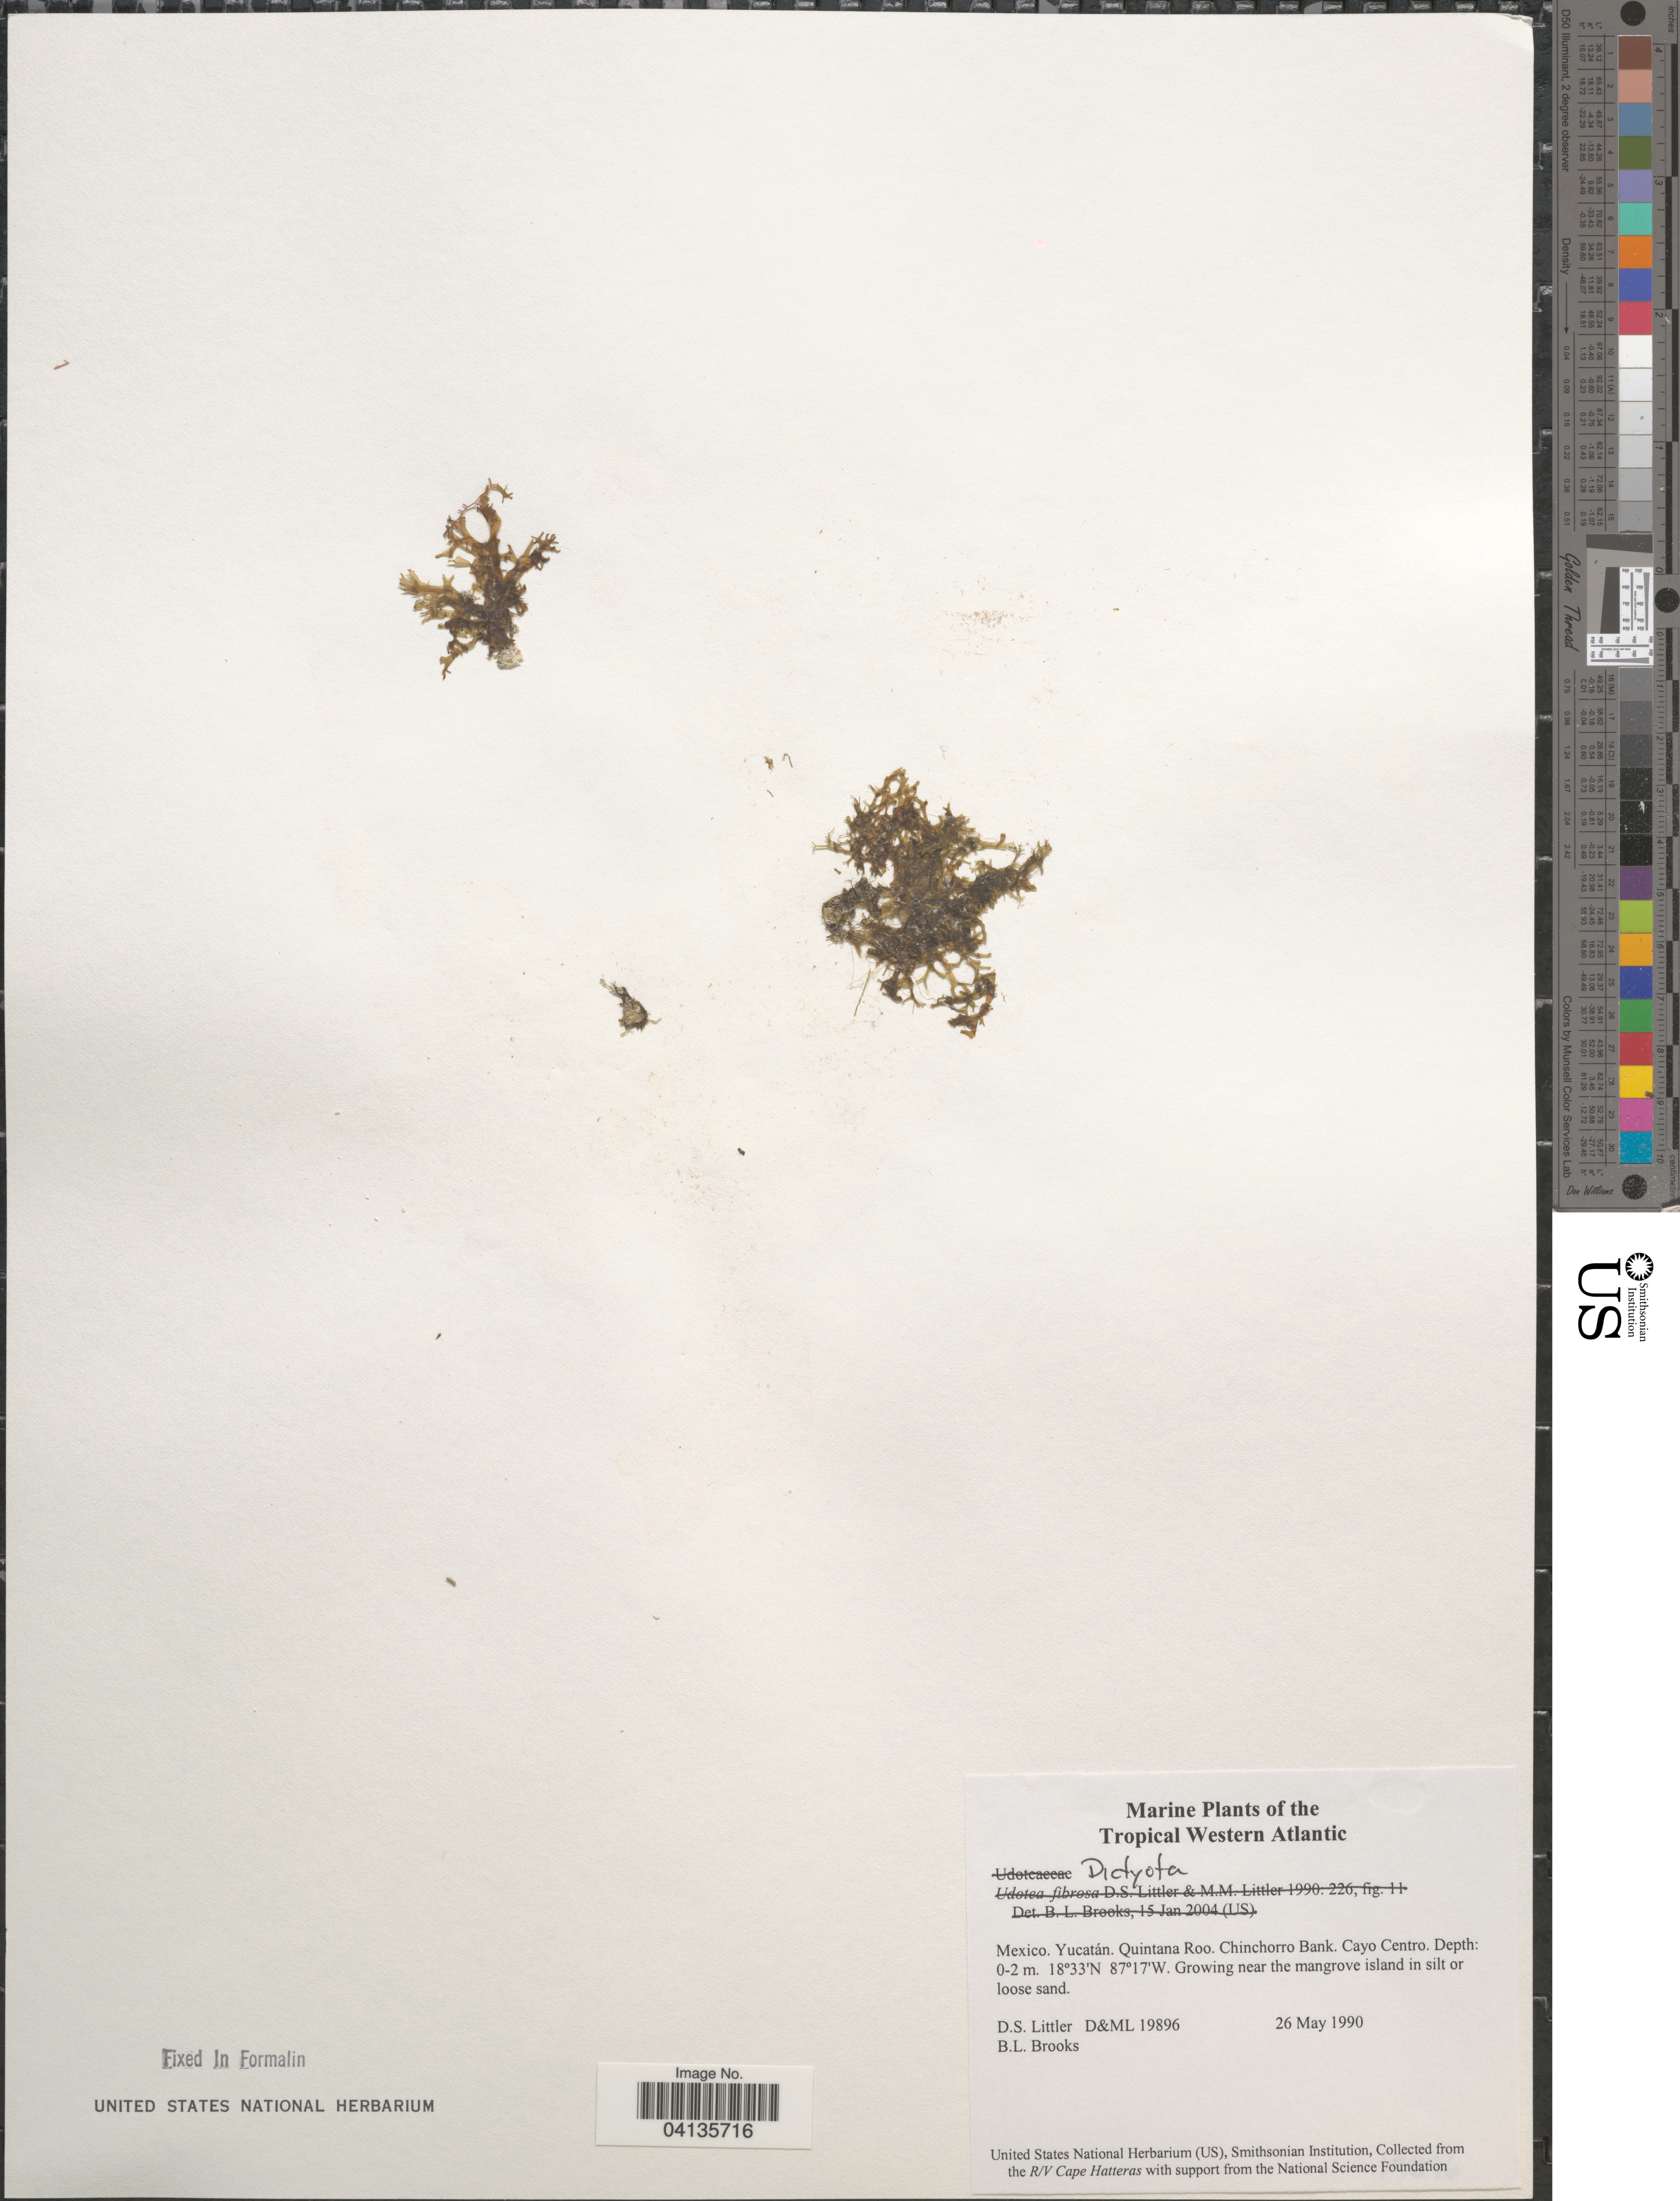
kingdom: Chromista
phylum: Ochrophyta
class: Phaeophyceae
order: Dictyotales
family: Dictyotaceae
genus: Dictyota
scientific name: Dictyota sp.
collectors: D. S. Littler & B. Brooks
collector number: D&ML19896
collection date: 1990-05-26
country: Mexico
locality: Tropical Western Atlantic. Yucatán. Quintana Roo. Chinchorro Bank. Cayo Centro. Growing near the mangrove island in silt or loose sand.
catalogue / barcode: US 238534